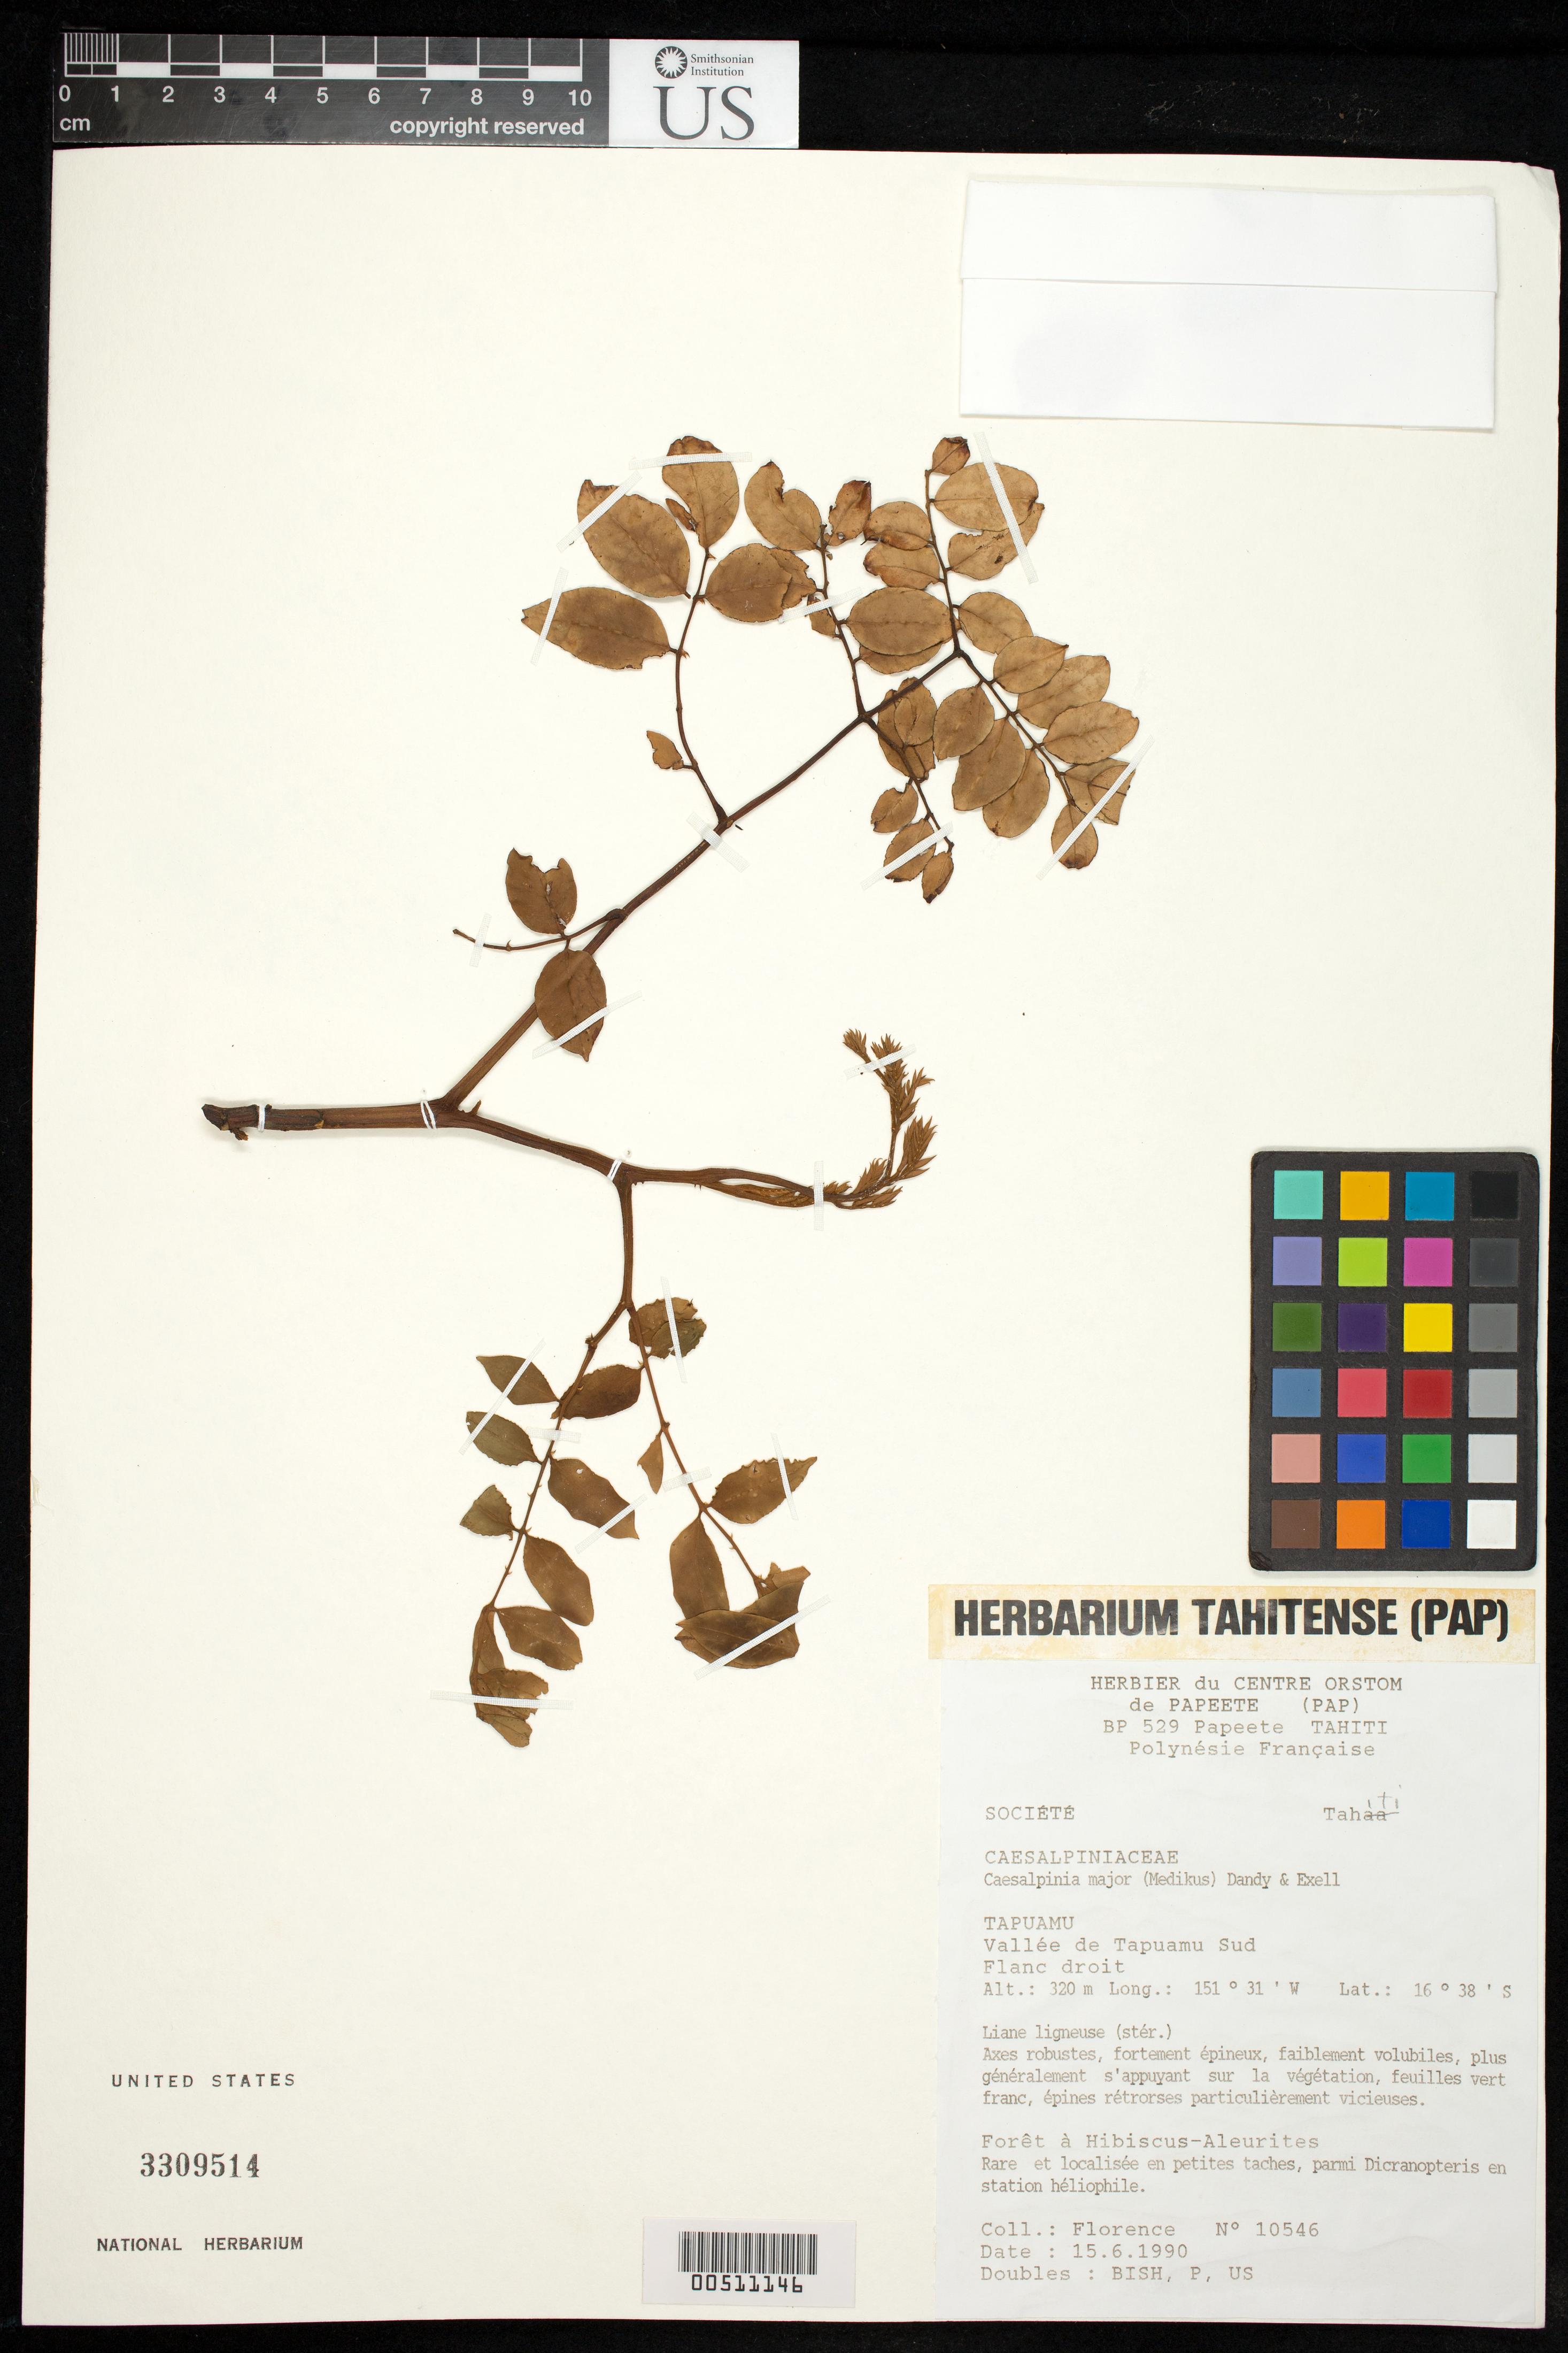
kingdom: Plantae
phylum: Tracheophyta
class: Magnoliopsida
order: Fabales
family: Fabaceae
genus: Guilandina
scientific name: Guilandina major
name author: (Medik.) Small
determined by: Wagner, W. L., (BOT), Smithsonian Institution - National Museum of Natural History (UNITED STATES)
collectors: -. Florence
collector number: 10546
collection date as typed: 15 Jun 1990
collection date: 1990-06-15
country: French Polynesia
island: Tahiti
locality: Tapuamu, vallee de tapuamu sud [Society Is.]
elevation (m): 320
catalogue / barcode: US 3309514